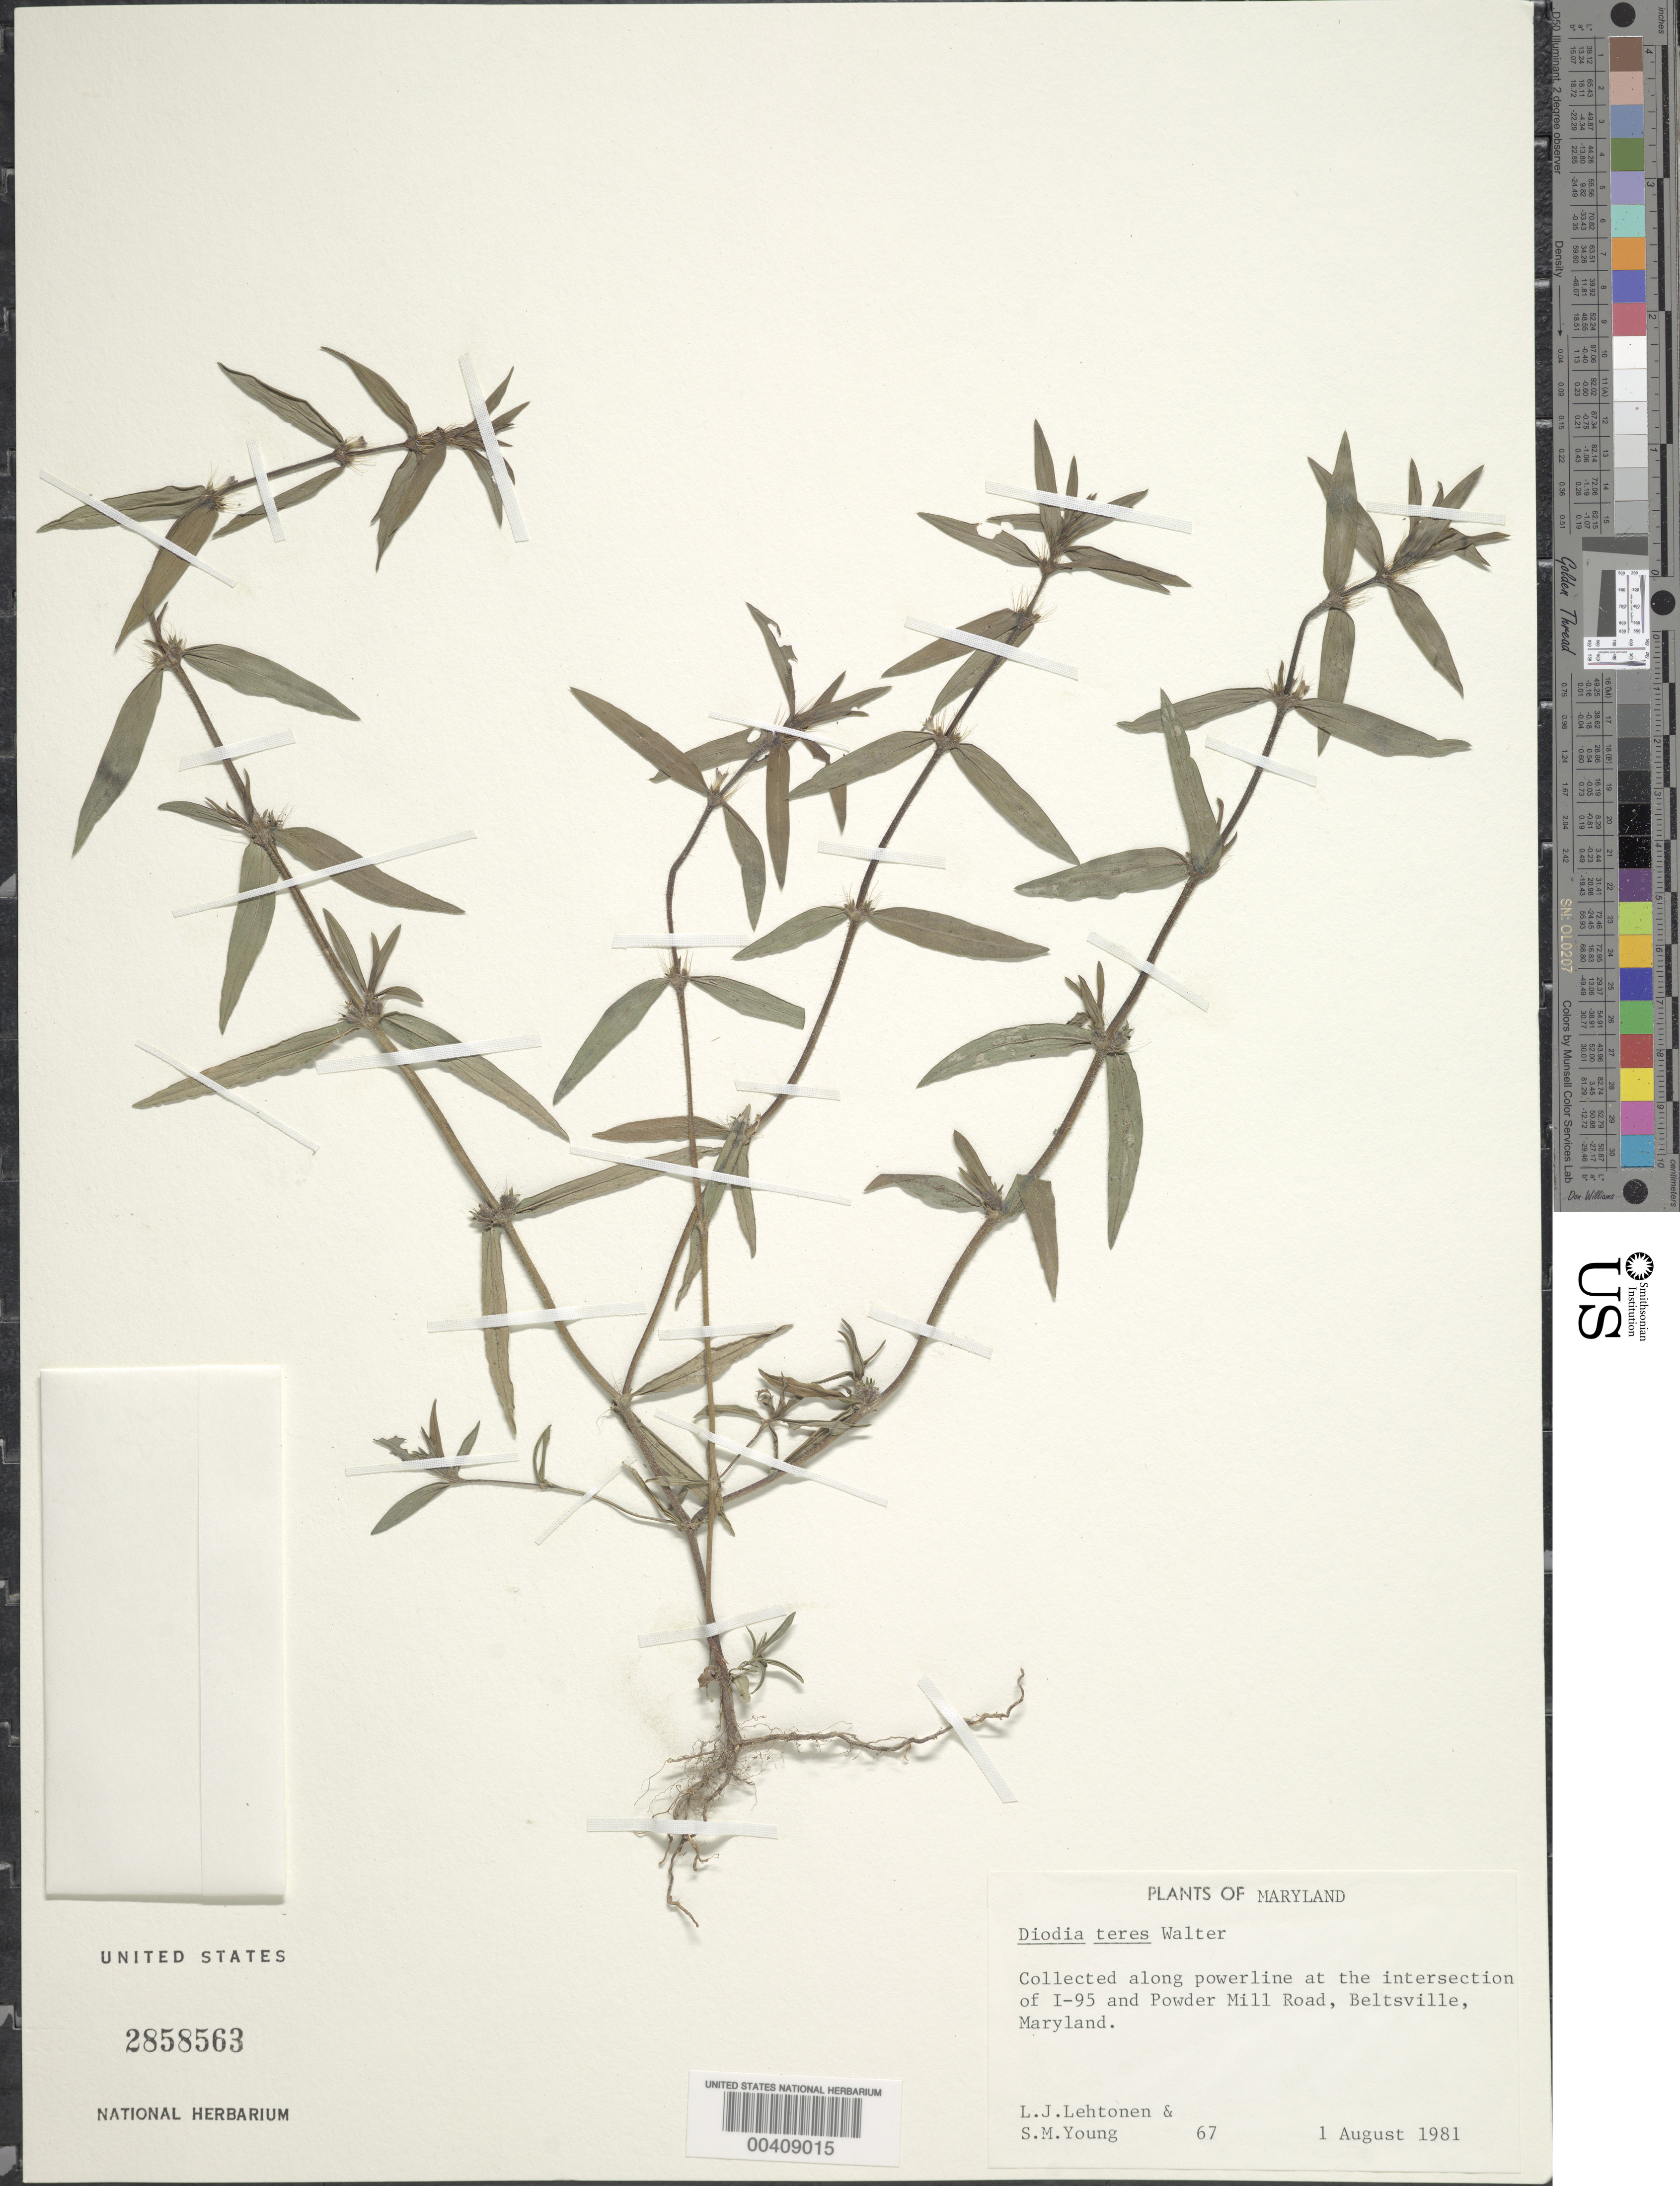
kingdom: Plantae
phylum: Tracheophyta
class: Magnoliopsida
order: Gentianales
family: Rubiaceae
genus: Diodia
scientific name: Diodia teres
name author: Walter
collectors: L. Lehtonen & S. Young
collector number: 67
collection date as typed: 01 Aug 1981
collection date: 1981-08-01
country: United States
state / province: Maryland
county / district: Prince George's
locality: Beltsville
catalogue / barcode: US 2858563